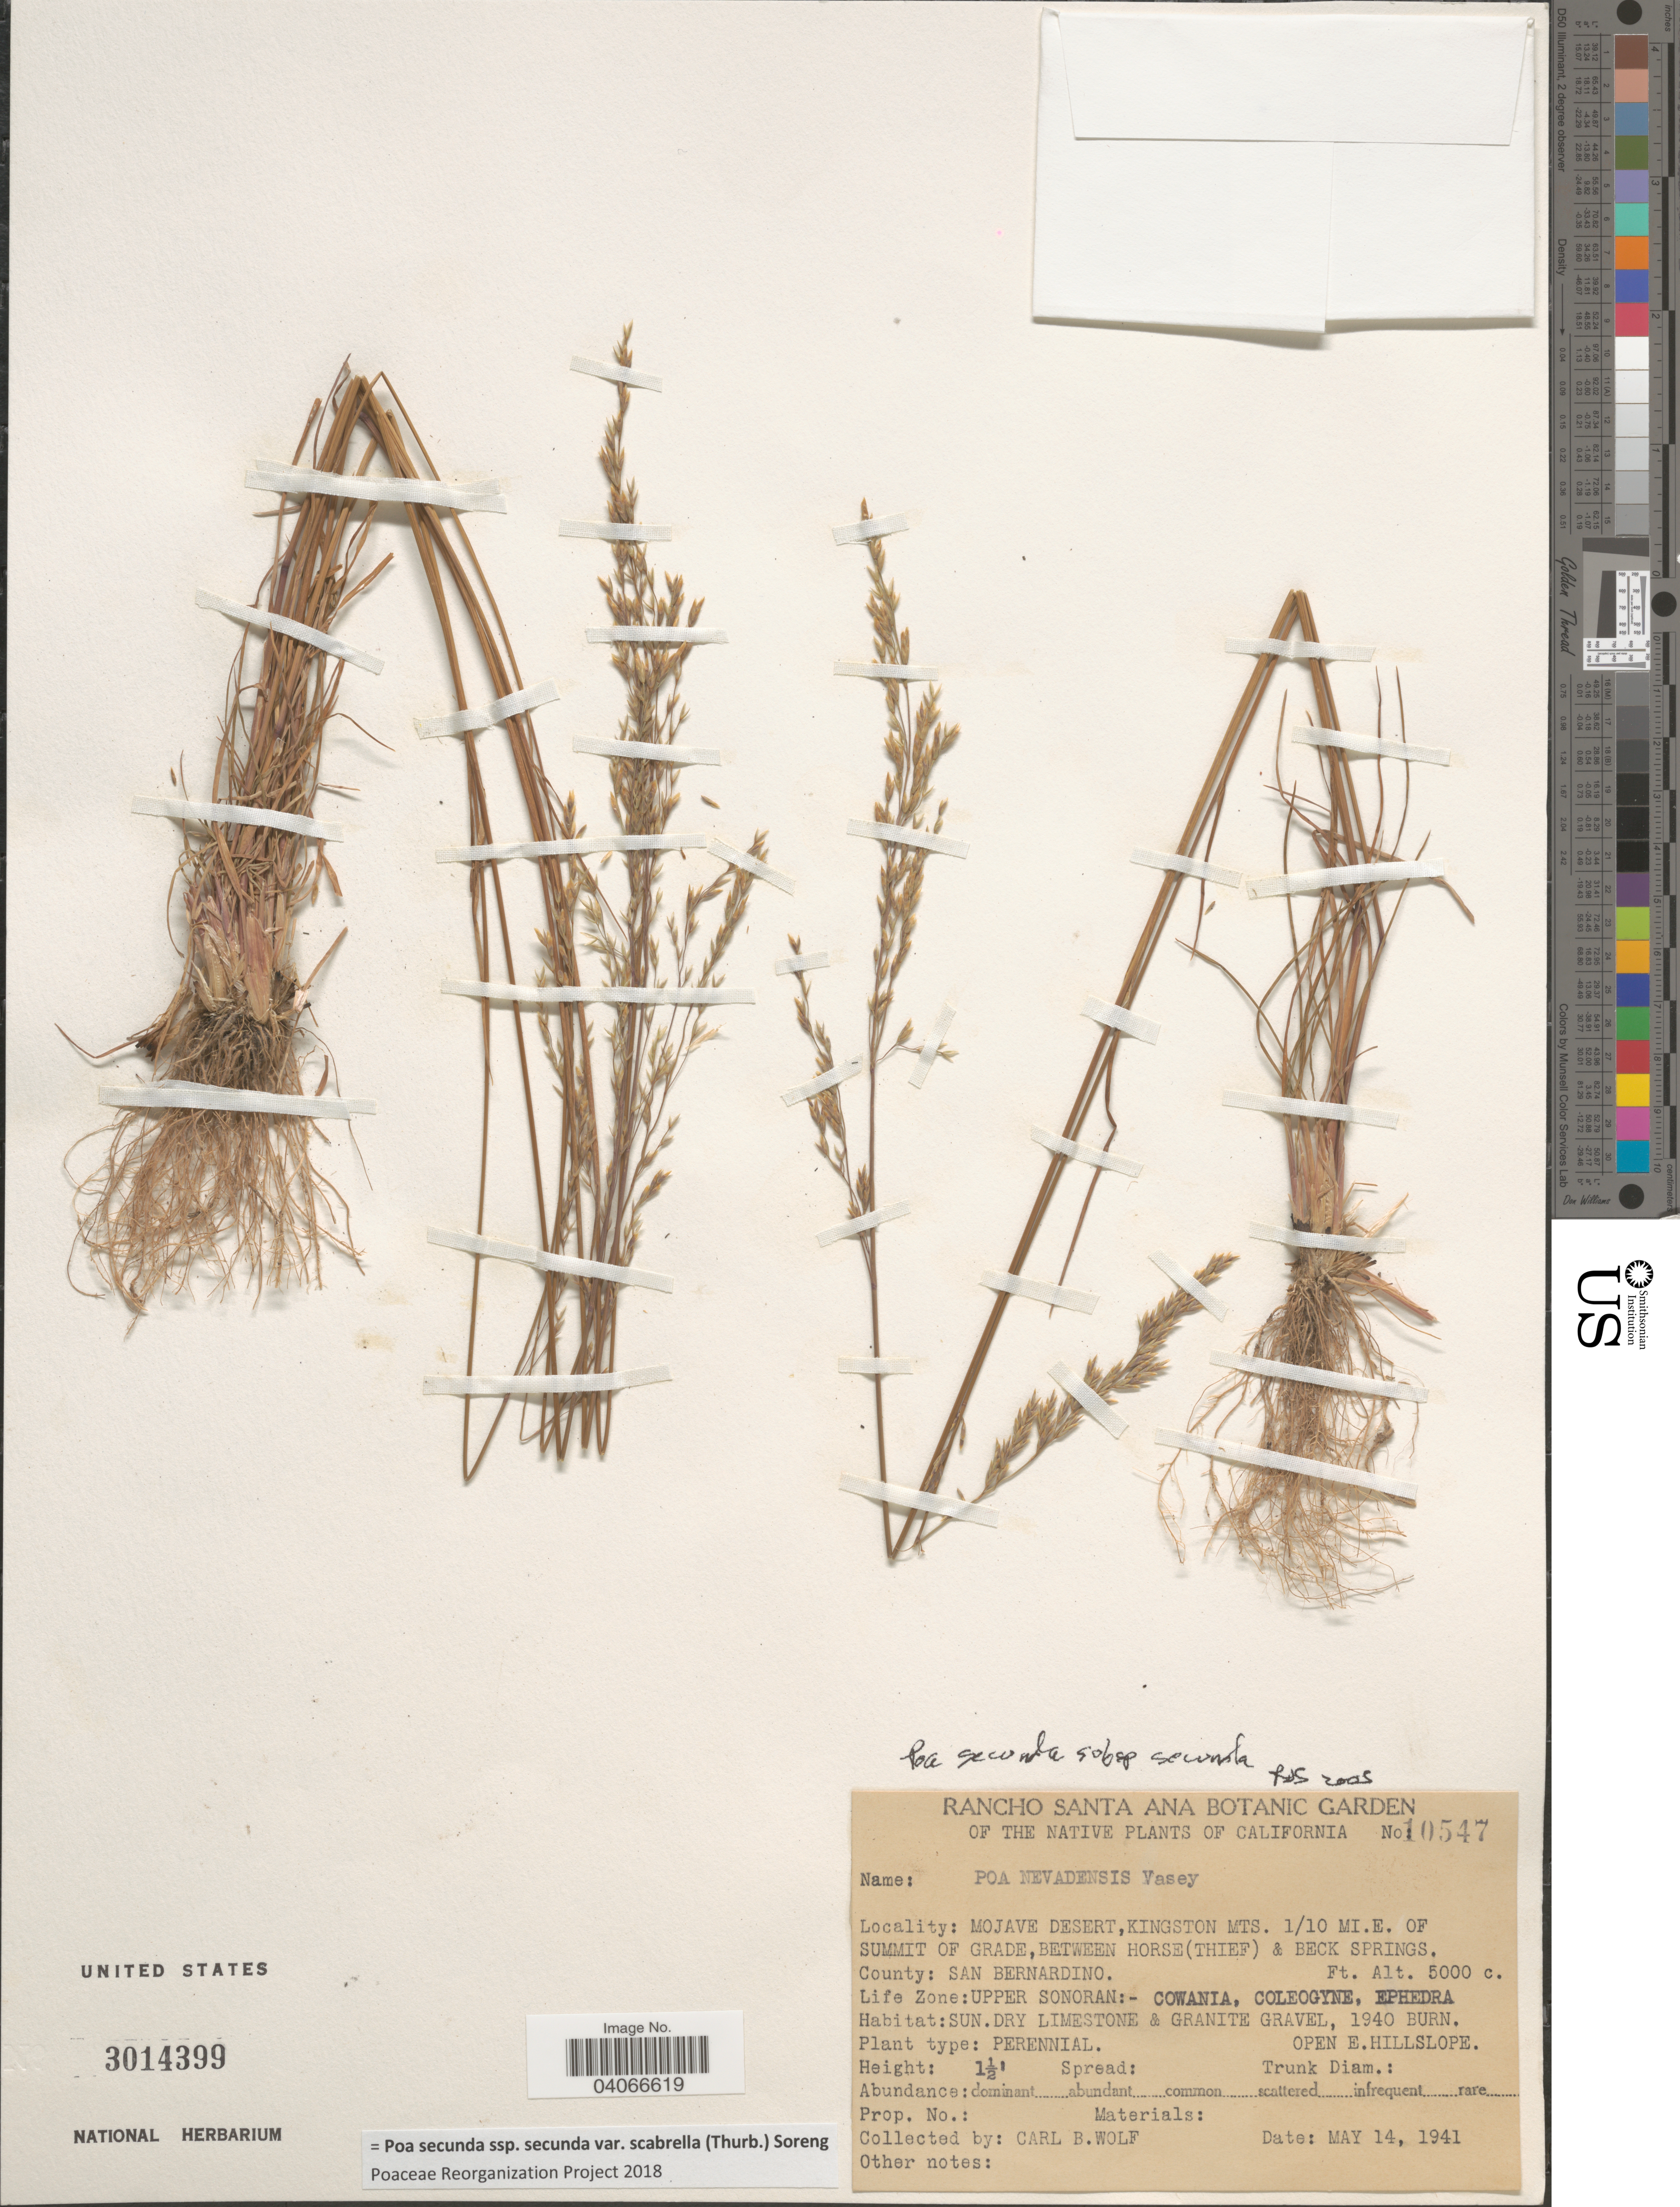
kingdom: Plantae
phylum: Tracheophyta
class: Liliopsida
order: Poales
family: Poaceae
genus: Poa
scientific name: Poa secunda subsp. secunda var. scabrella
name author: (Thurb.) Soreng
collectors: C. B. Wolf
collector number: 10547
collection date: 1941-05-14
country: United States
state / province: California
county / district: San Bernardino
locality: Mojave Desert, Kingston Mts. 1/10 mi.e. of Summit of Grade, between Horse (Thief) & Beck Springs. County: San Bernardino. Life Zone: Upper Sonoran. Open E. hillslope.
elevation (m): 1524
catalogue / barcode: US 3014399